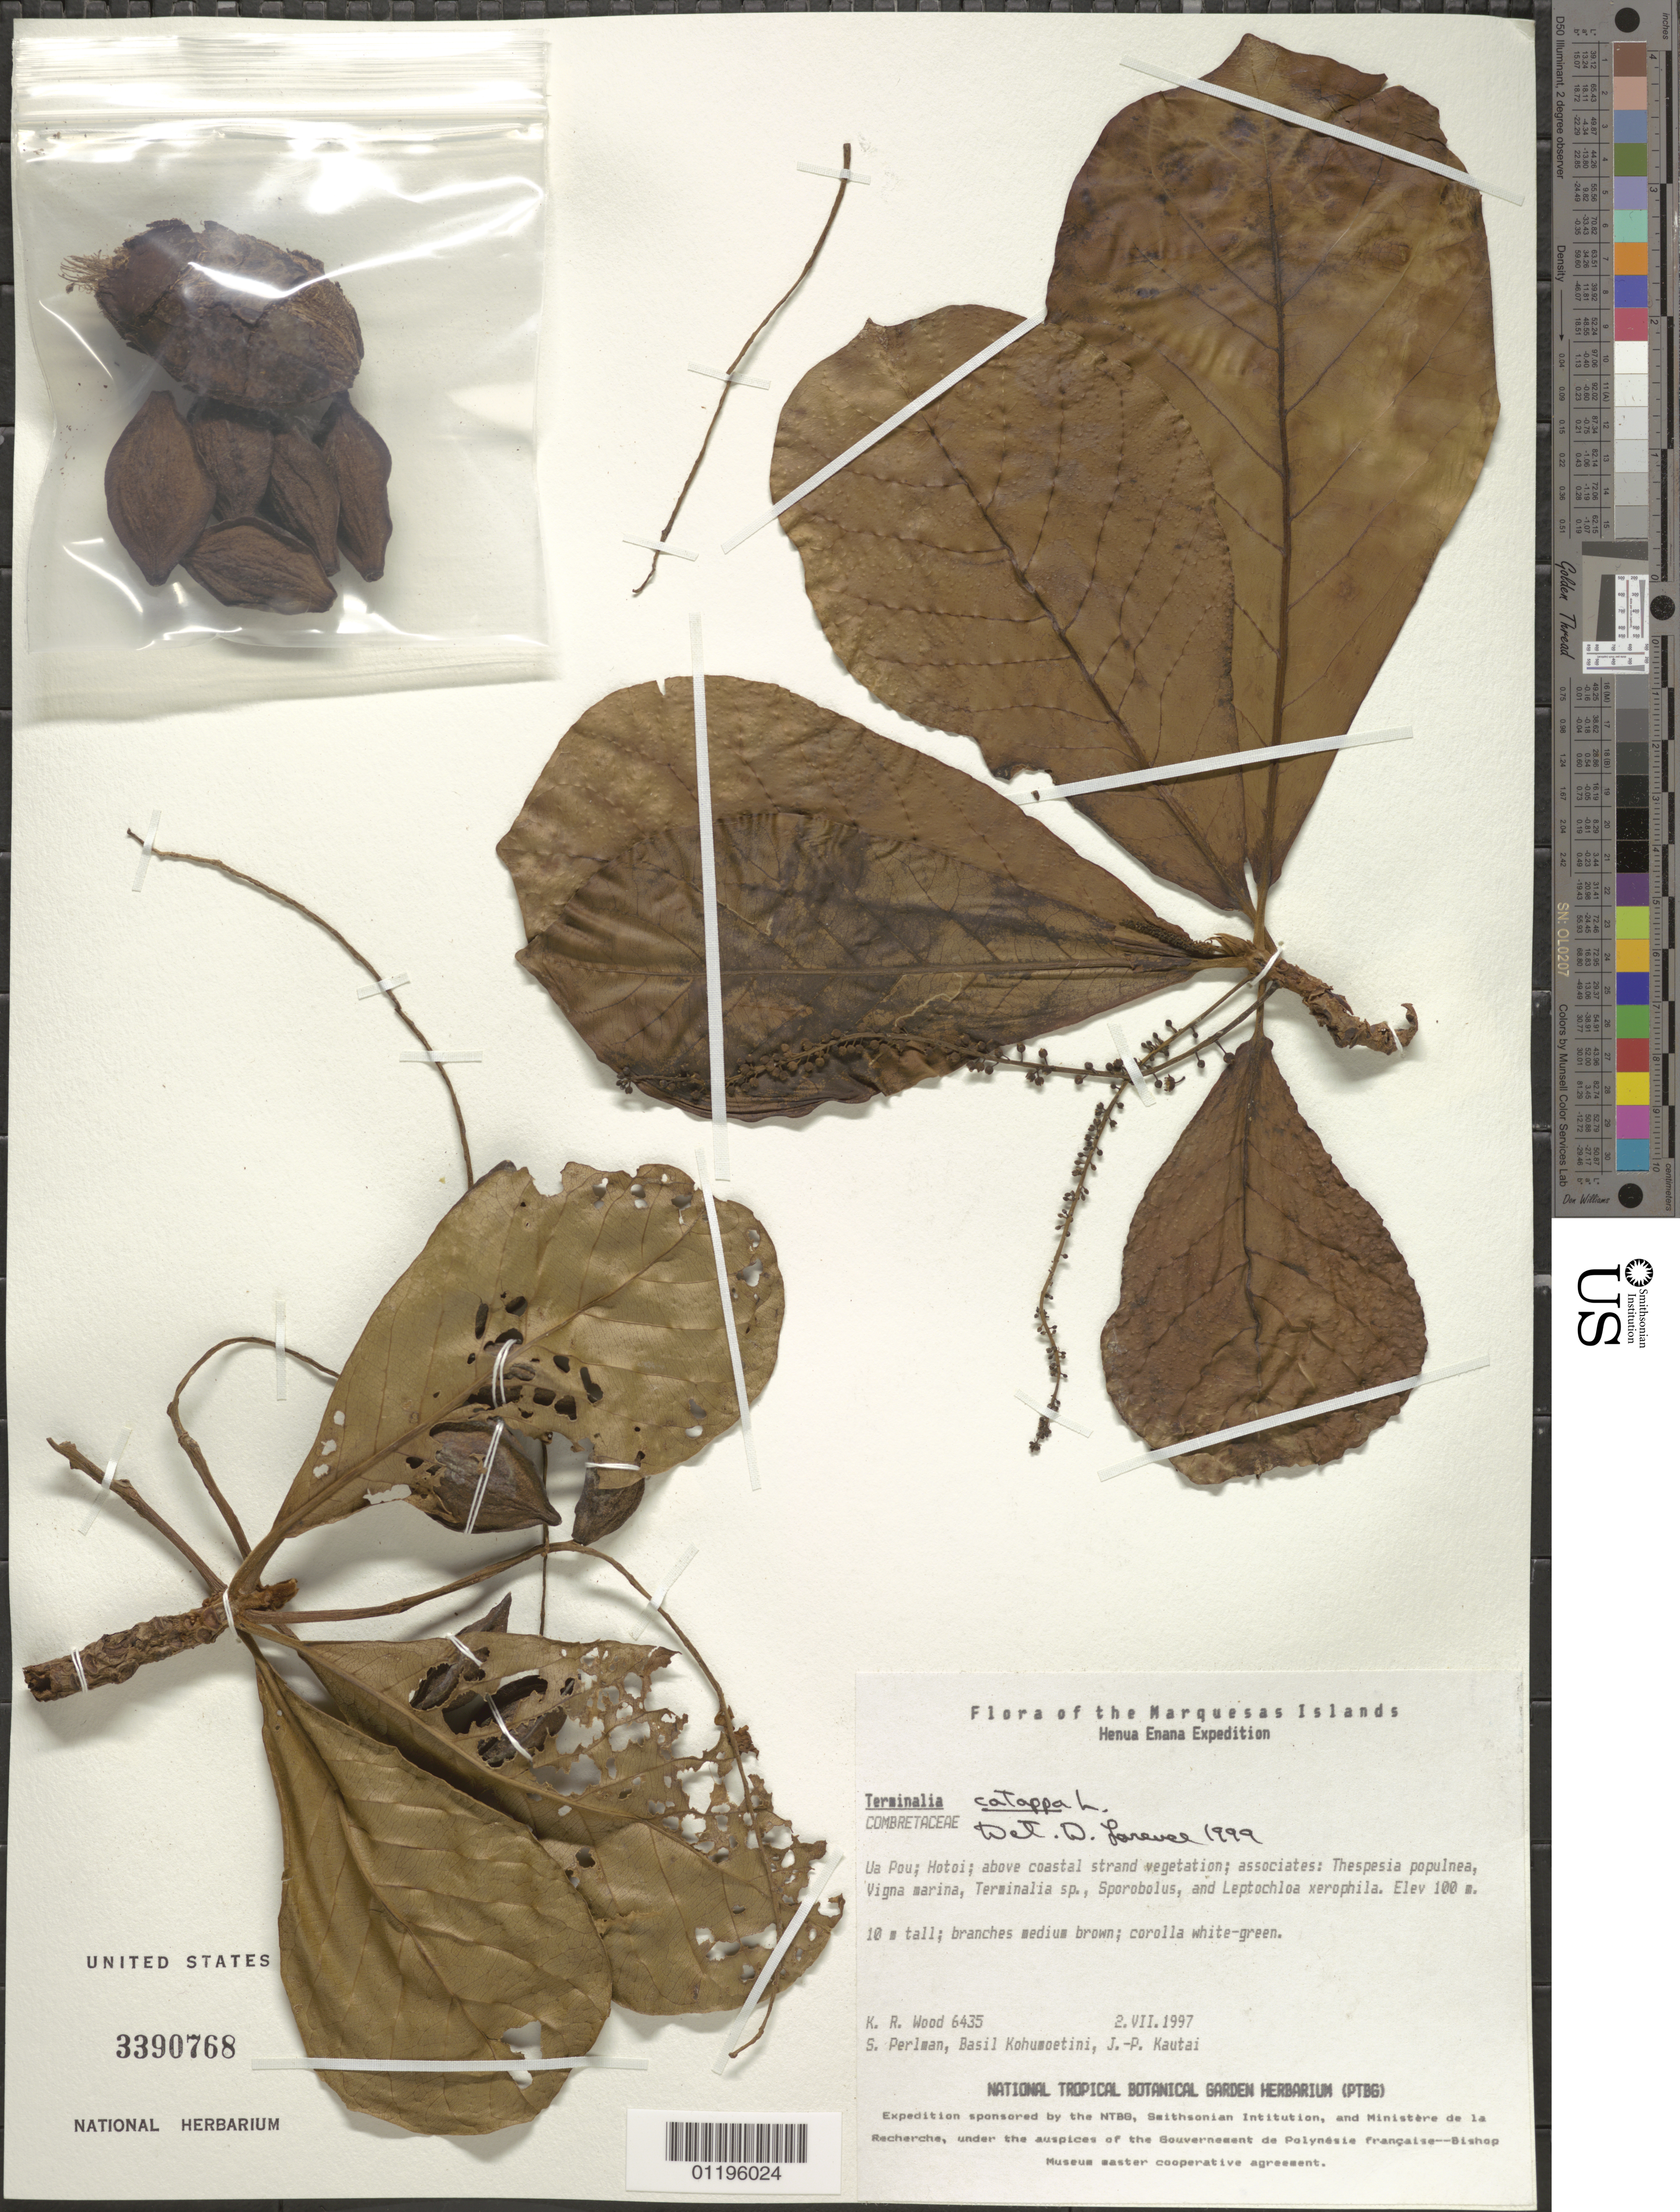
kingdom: Plantae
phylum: Tracheophyta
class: Magnoliopsida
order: Myrtales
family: Combretaceae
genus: Terminalia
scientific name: Terminalia catappa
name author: L.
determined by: Lorence, David H., (PTBG), National Tropical Botanical Garden (UNITED STATES)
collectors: K. R. Wood, S. P. Perlman, B. Kohumoetini & J. Kautai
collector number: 6435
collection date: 1997-07-02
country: French Polynesia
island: Ua Pou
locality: Hotoi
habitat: Above coastal strand vegetation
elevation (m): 100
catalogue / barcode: US 3390768